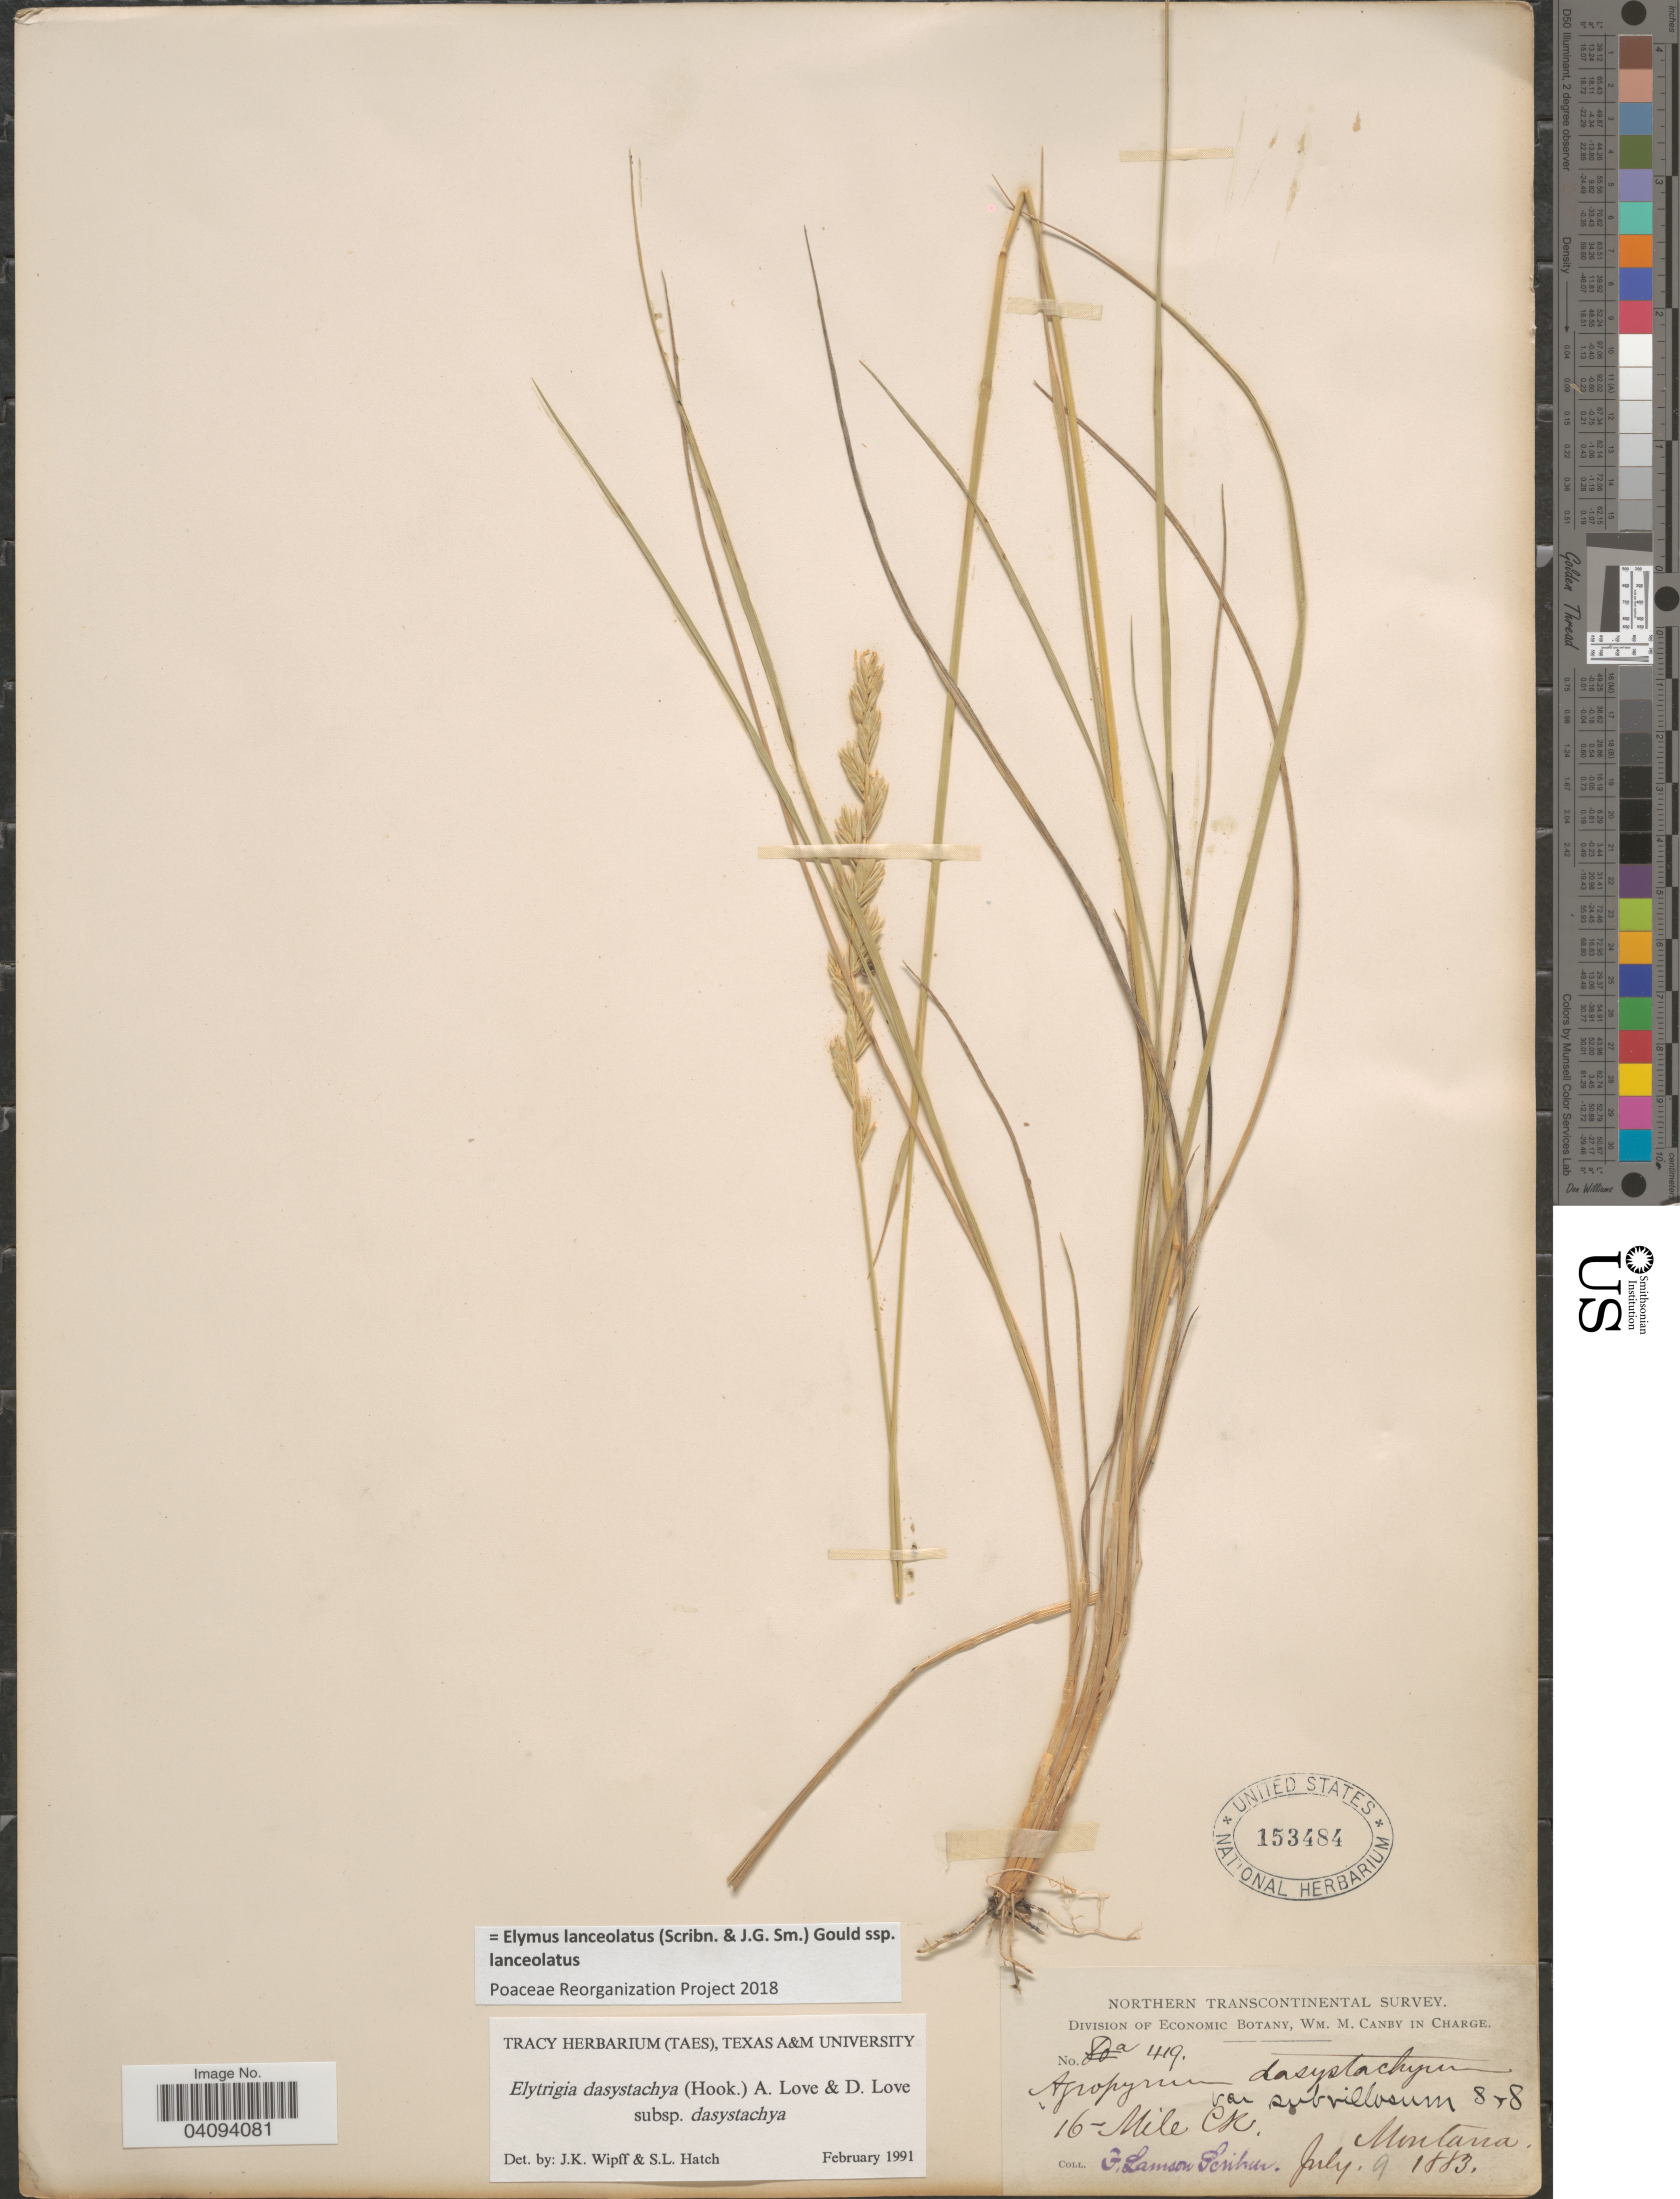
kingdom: Plantae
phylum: Tracheophyta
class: Liliopsida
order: Poales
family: Poaceae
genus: Elymus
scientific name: Elymus lanceolatus subsp. lanceolatus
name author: (Scribn. & J.G. Sm.) Gould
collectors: F. L. Scribner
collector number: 419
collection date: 1883-07-09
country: United States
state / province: Montana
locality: Northern Transcontinental Survey. 16-Mile Ck.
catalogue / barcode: US 153484